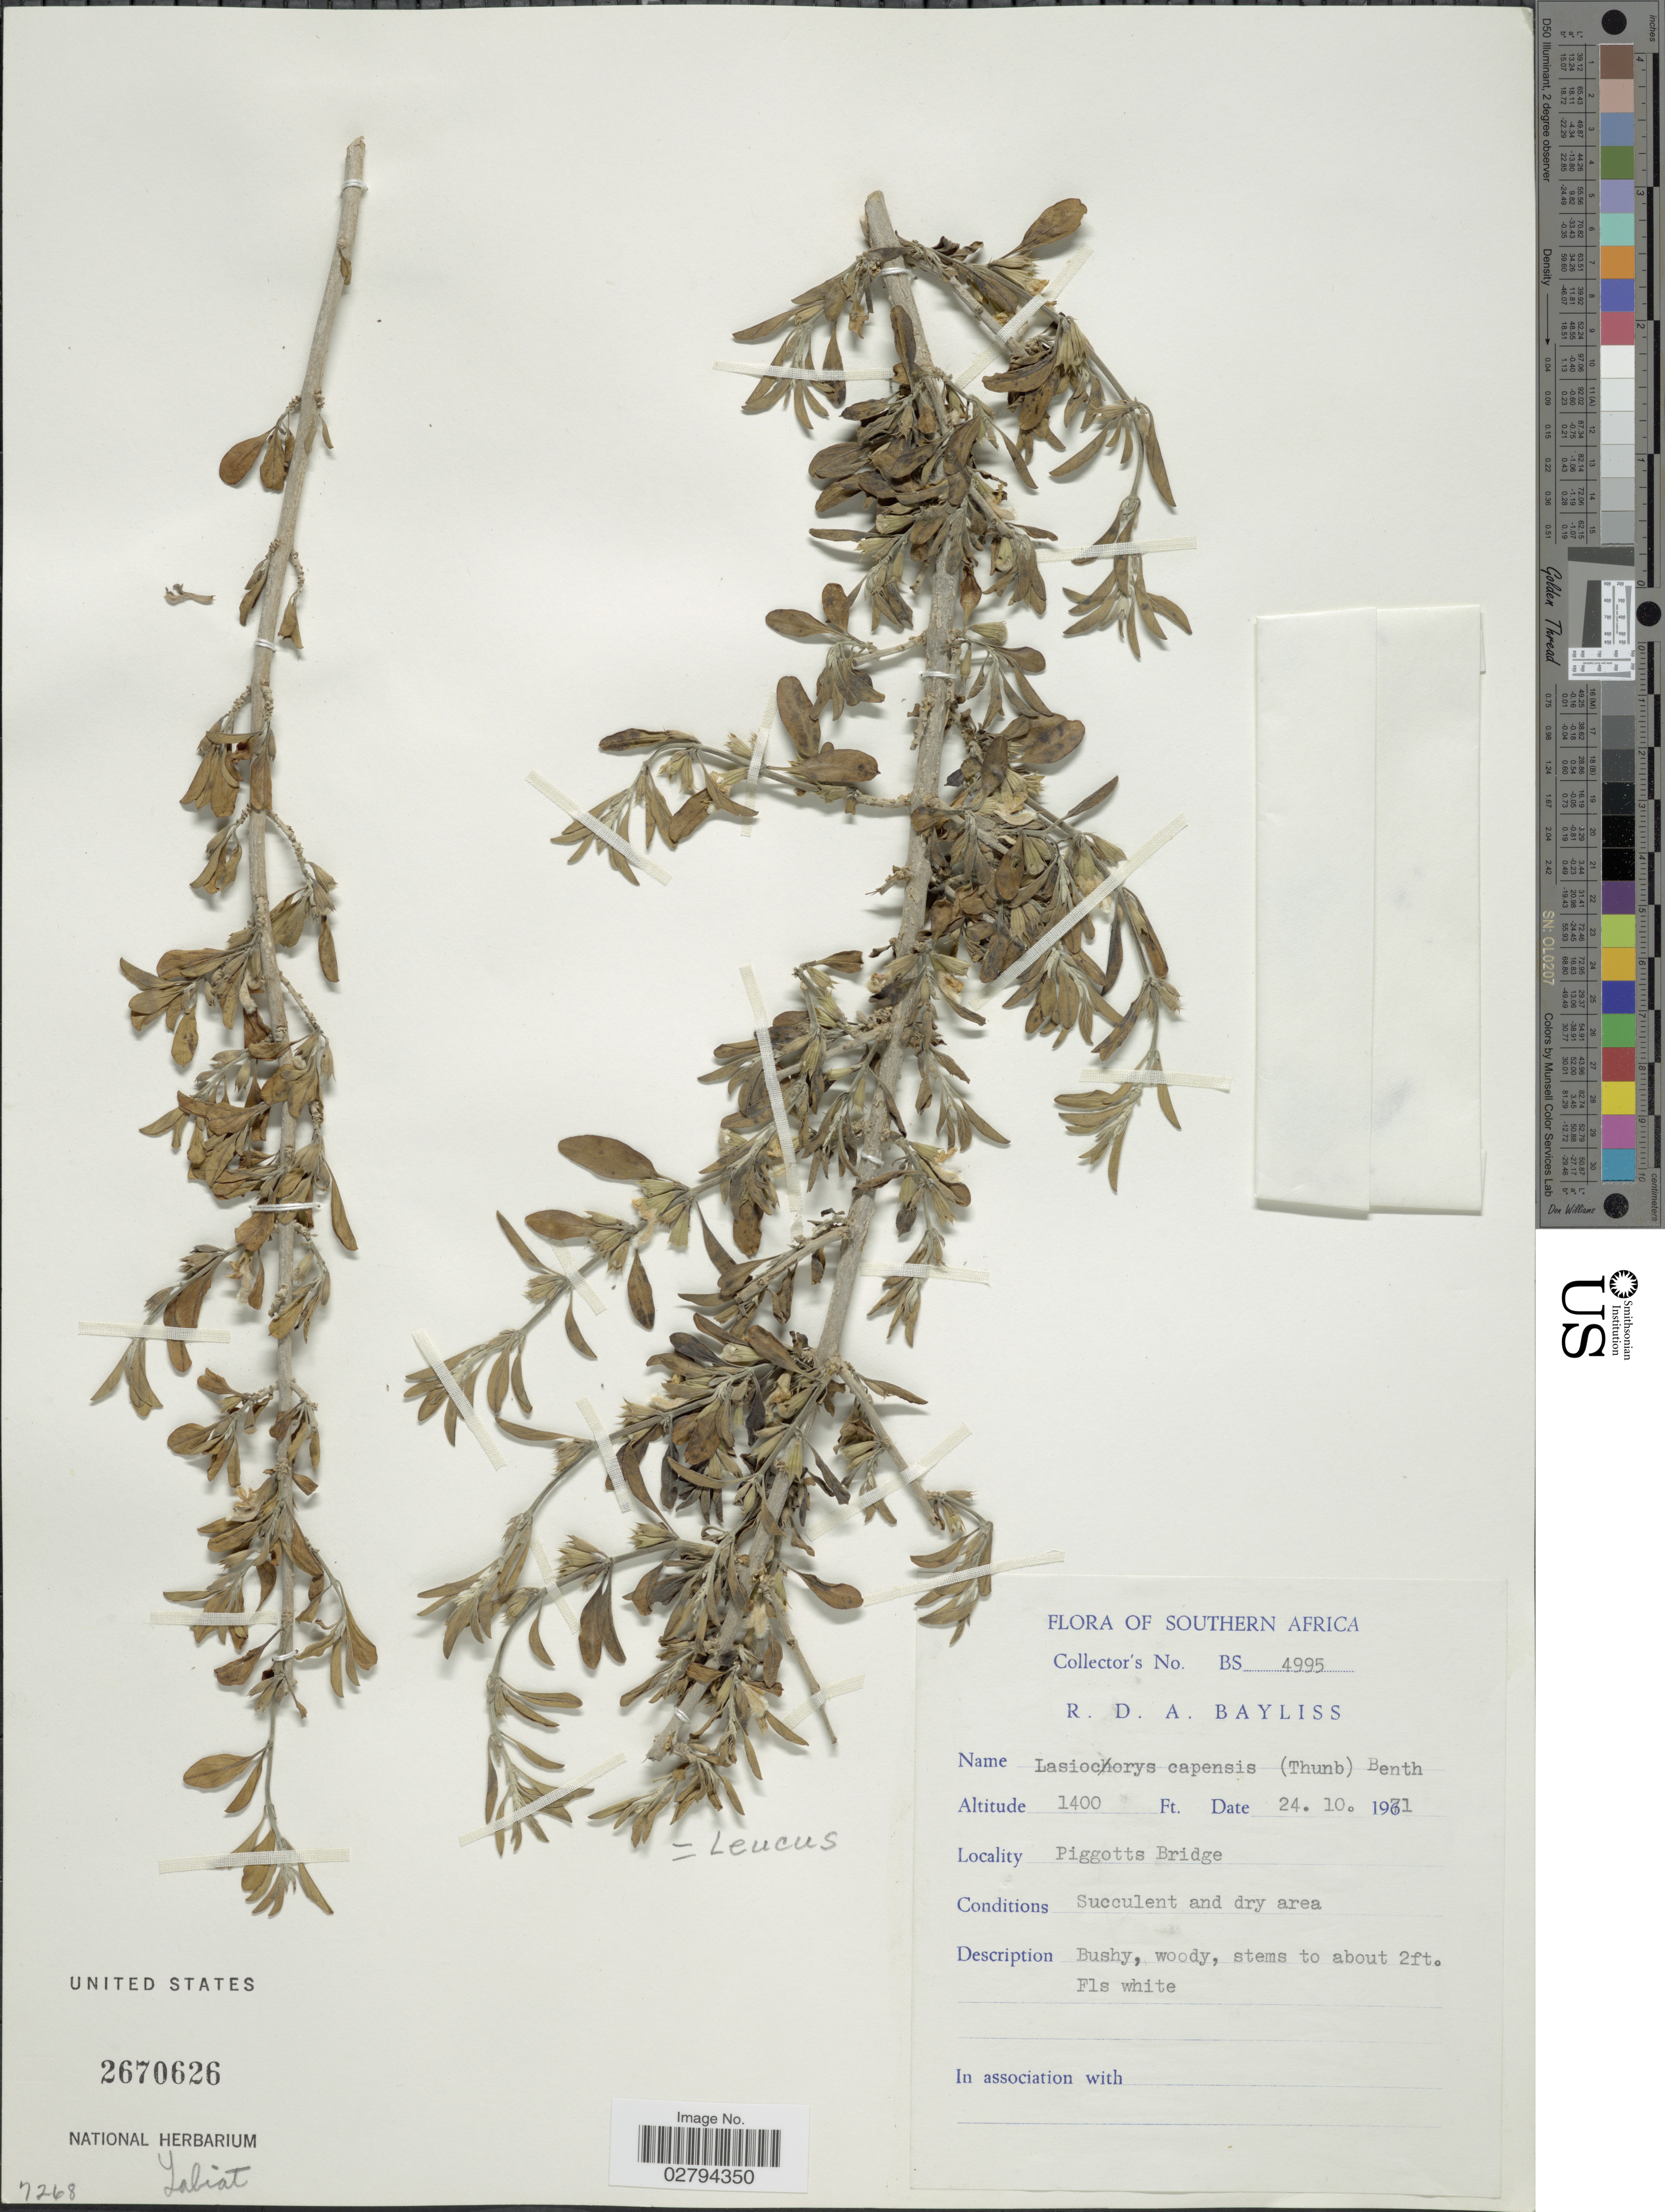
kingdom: Plantae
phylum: Tracheophyta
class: Magnoliopsida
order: Lamiales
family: Lamiaceae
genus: Leucas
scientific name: Leucas sp.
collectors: R. Bayliss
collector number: BS4995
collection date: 1971-10-24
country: South Africa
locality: Southern Africa. Piggotts Bridge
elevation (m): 427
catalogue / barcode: US 2670626